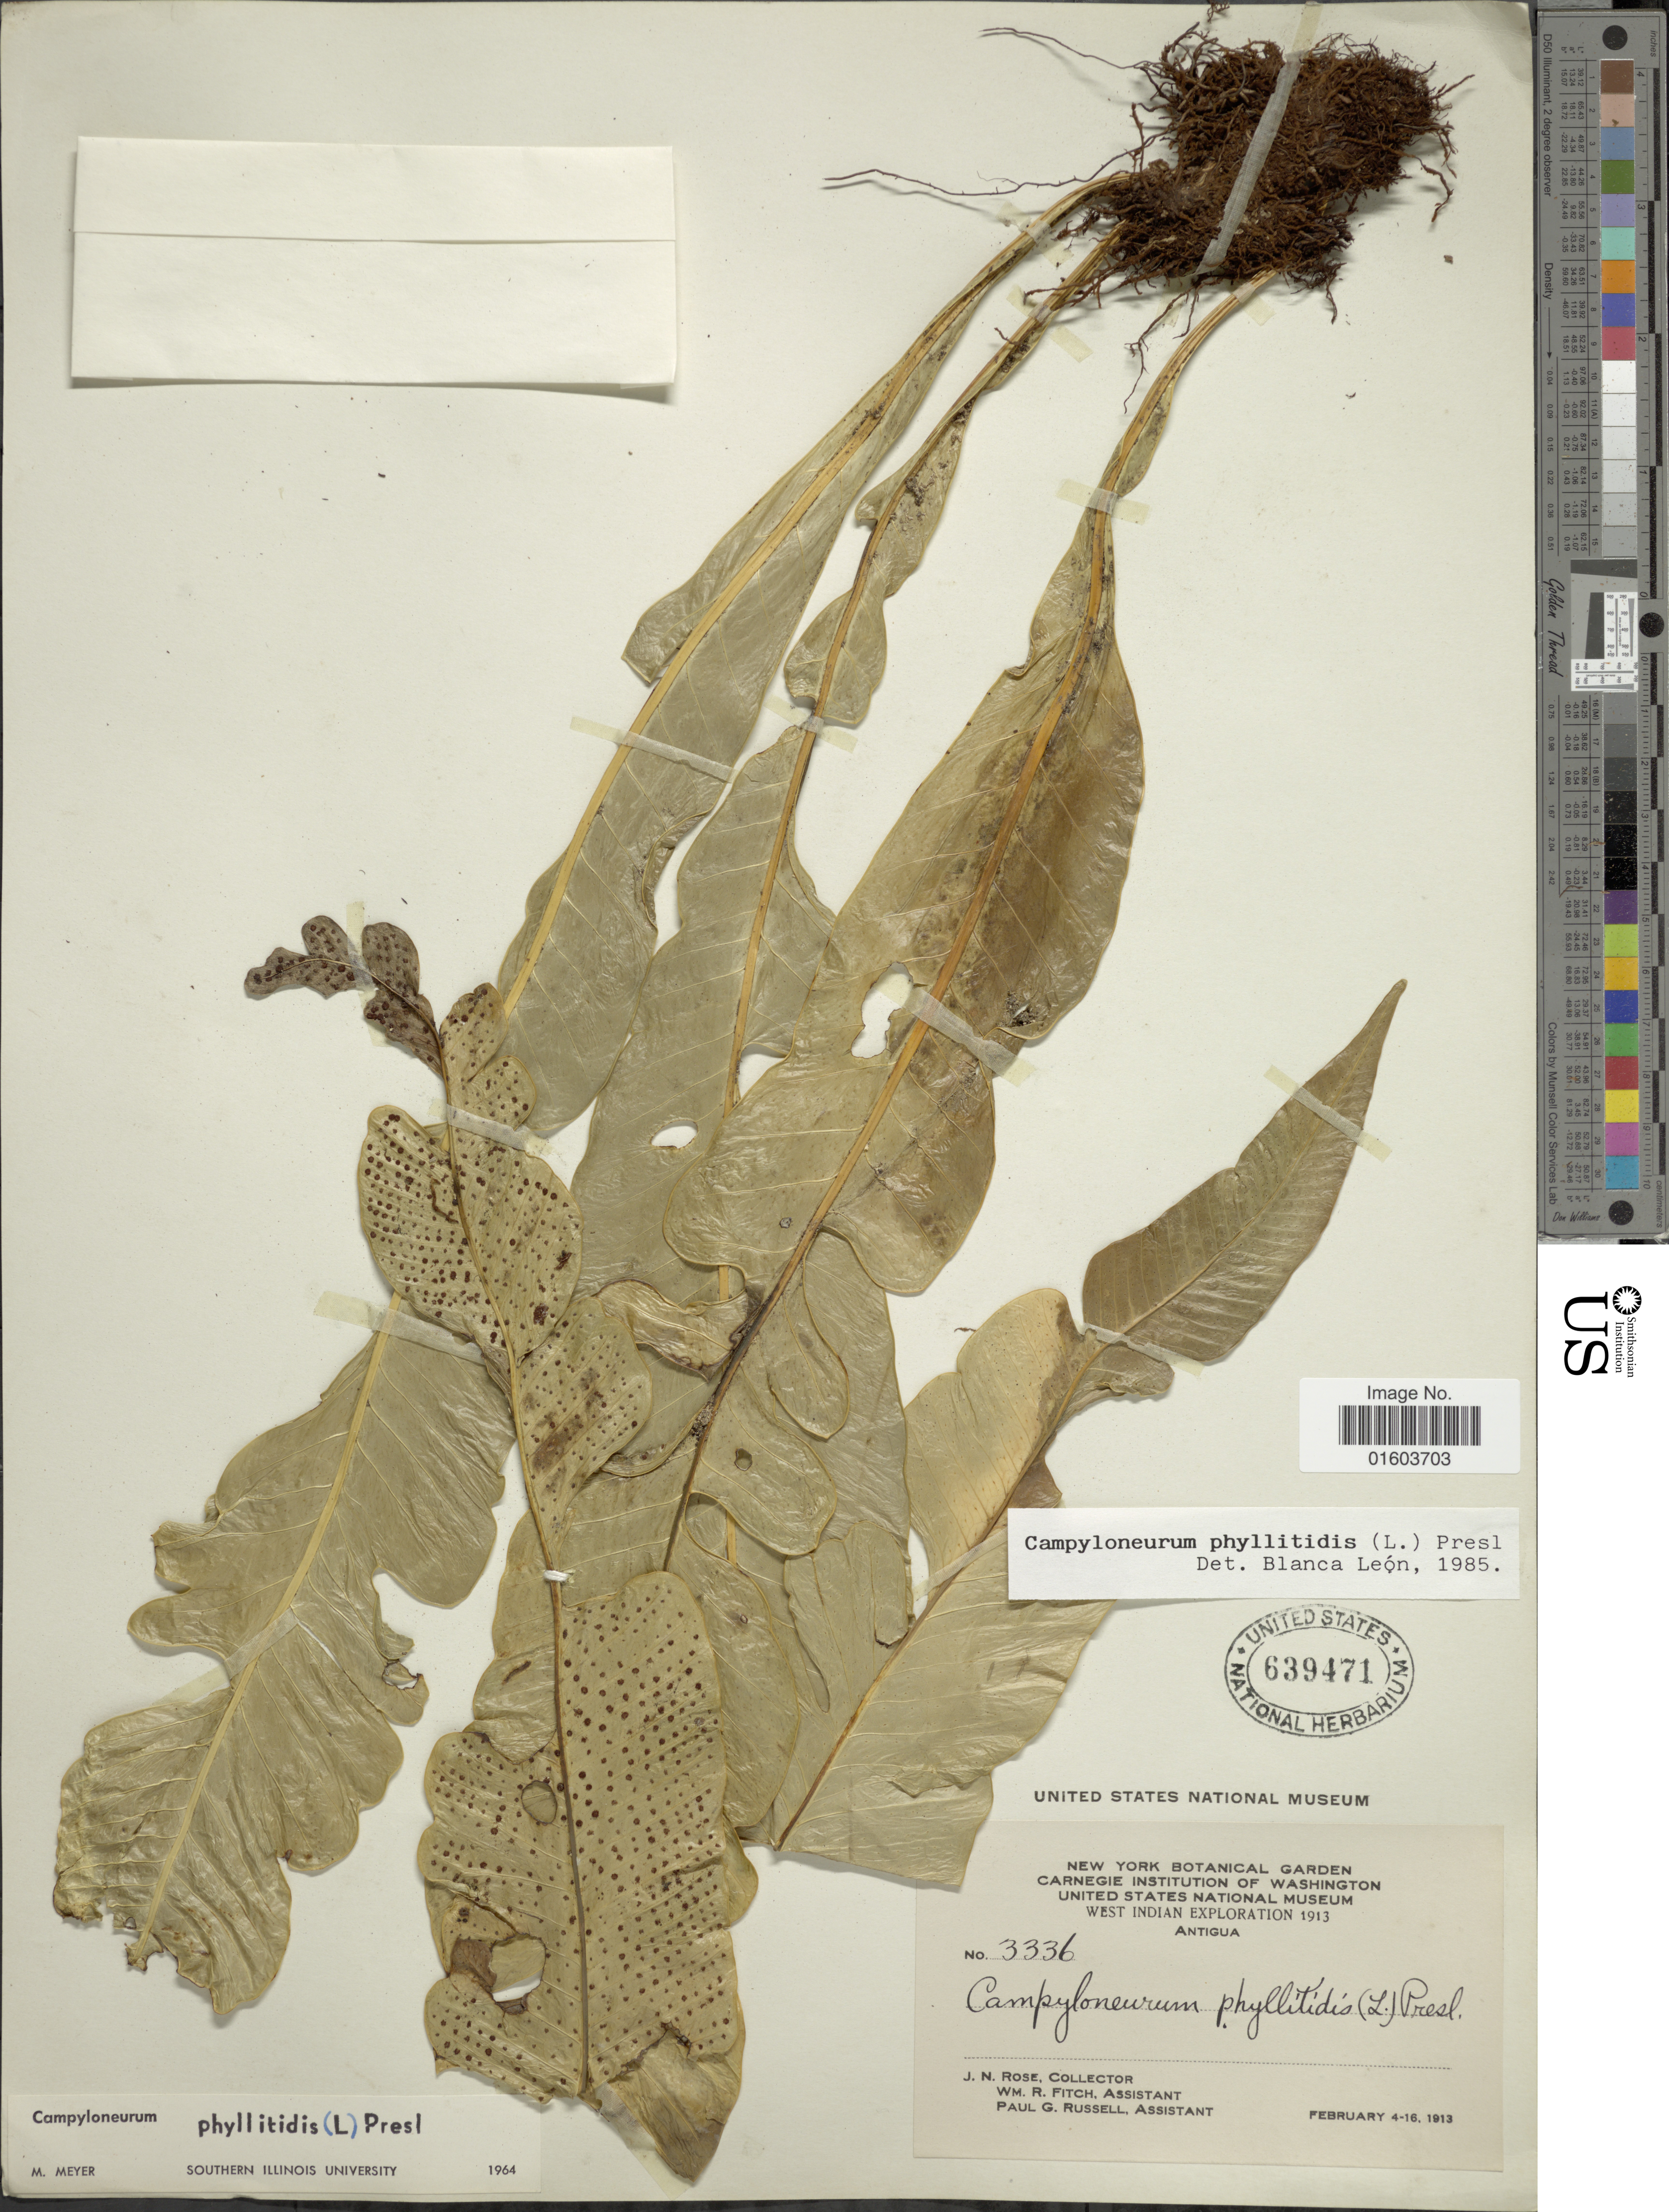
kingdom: Plantae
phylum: Tracheophyta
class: Polypodiopsida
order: Polypodiales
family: Polypodiaceae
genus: Campyloneurum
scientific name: Campyloneurum phyllitidis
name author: (L.) C. Presl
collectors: J. N. Rose, W. R. Fitch & P. G. Russell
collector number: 3336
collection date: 1913-02-04/1913-02-16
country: Antigua and Barbuda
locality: Antigua, West Indian.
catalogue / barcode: US 639471